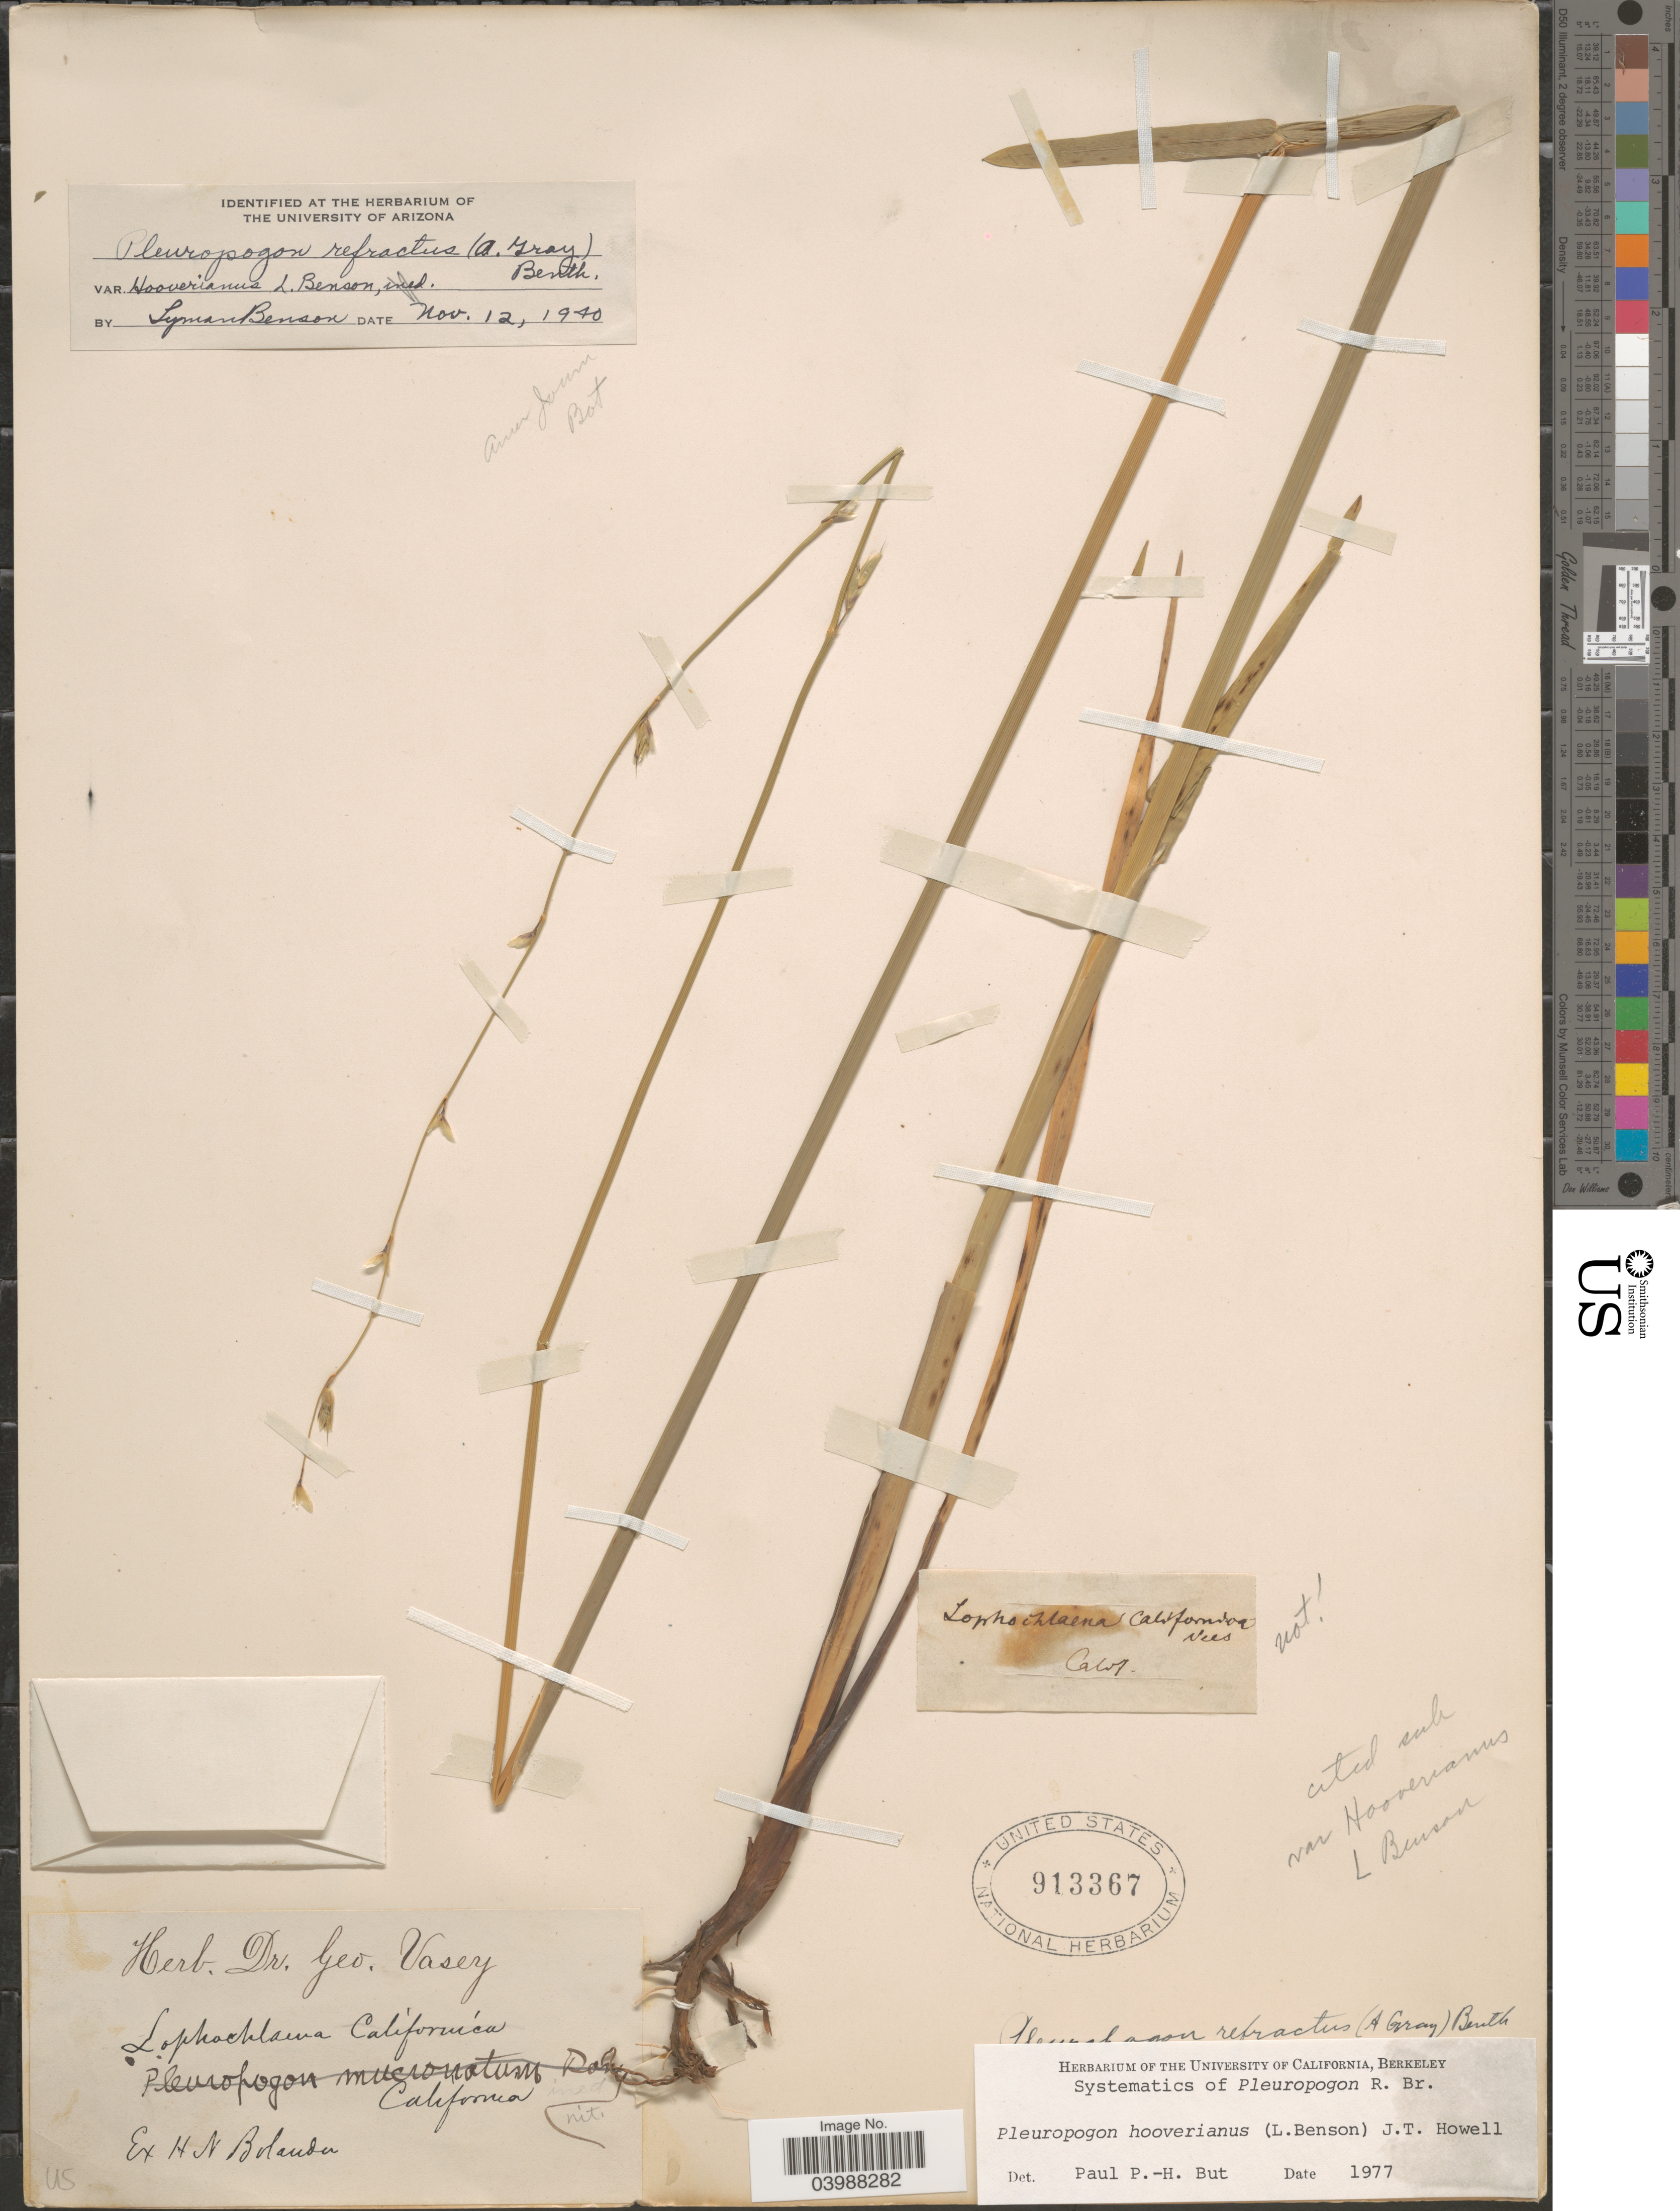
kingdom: Plantae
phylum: Tracheophyta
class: Liliopsida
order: Poales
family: Poaceae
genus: Pleuropogon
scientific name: Pleuropogon hooverianus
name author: (L.D. Benson) J.T. Howell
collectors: H. Bolander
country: United States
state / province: California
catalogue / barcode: US 913367